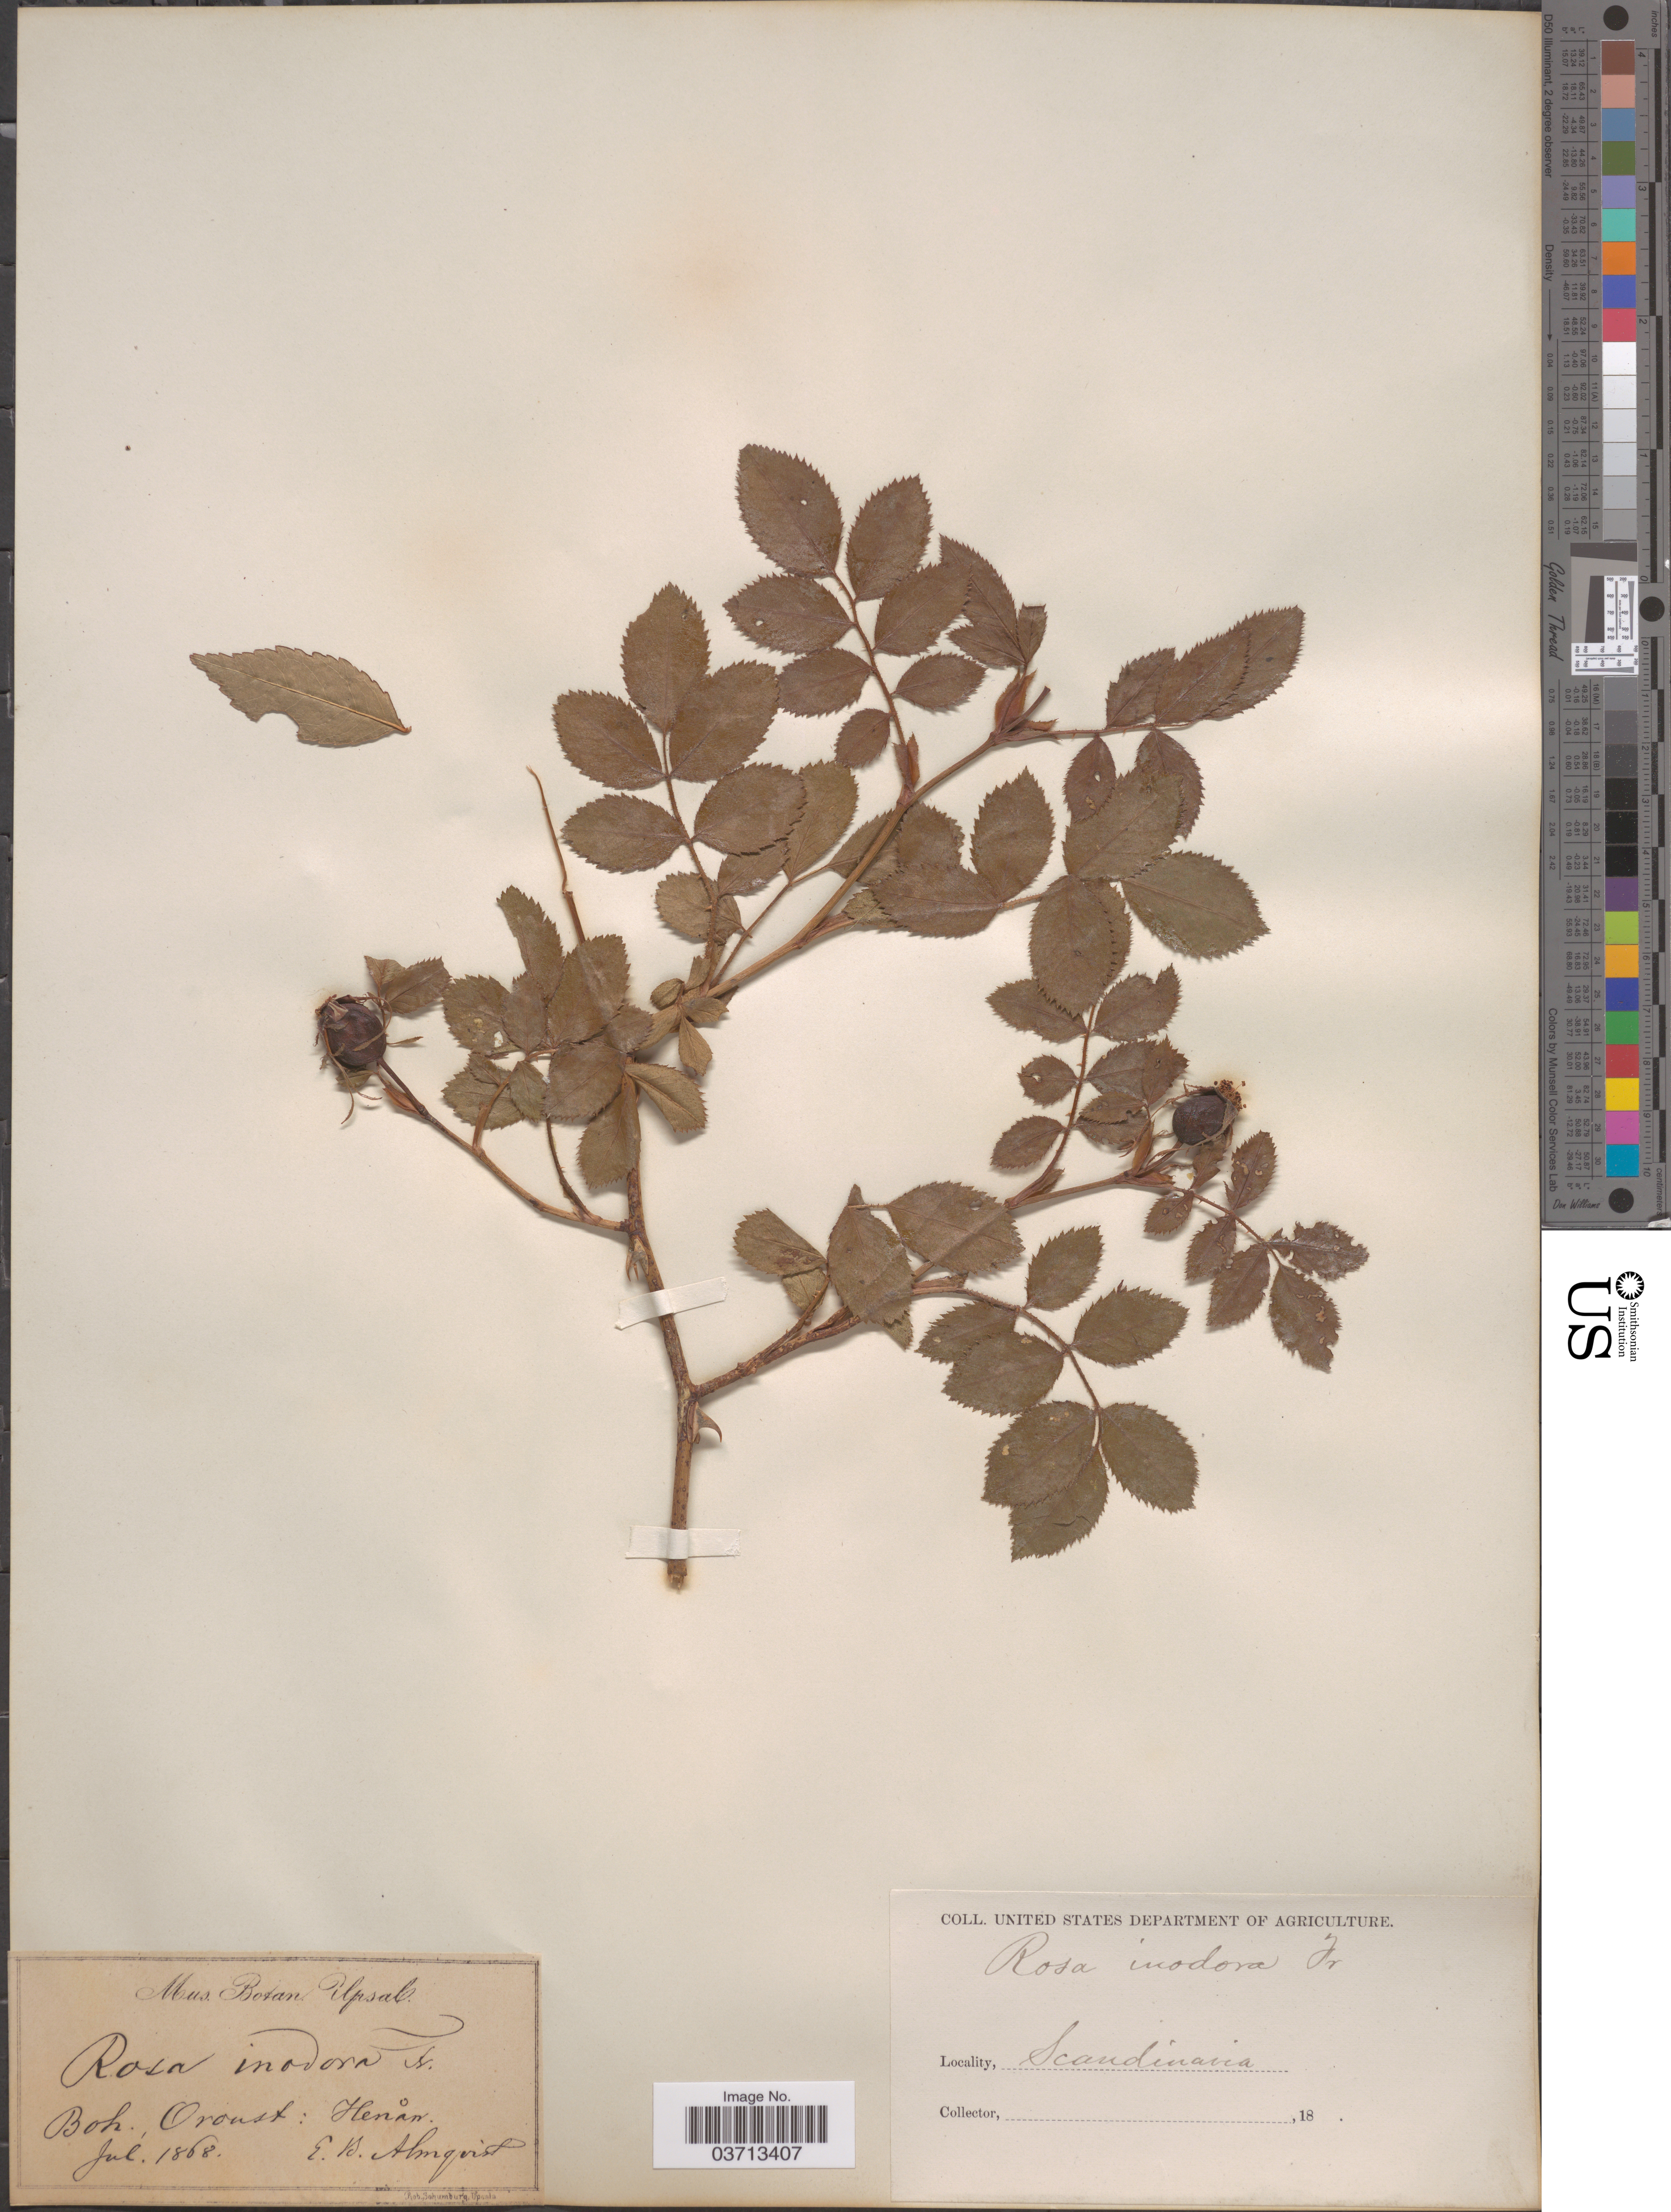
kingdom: Plantae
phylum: Tracheophyta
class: Magnoliopsida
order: Rosales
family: Rosaceae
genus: Rosa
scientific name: Rosa inodora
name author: Fr. a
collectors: E. Almqvist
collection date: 1868-07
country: Sweden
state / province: Västra Götaland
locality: Boh., Oroust: Henån. Scandinavia.